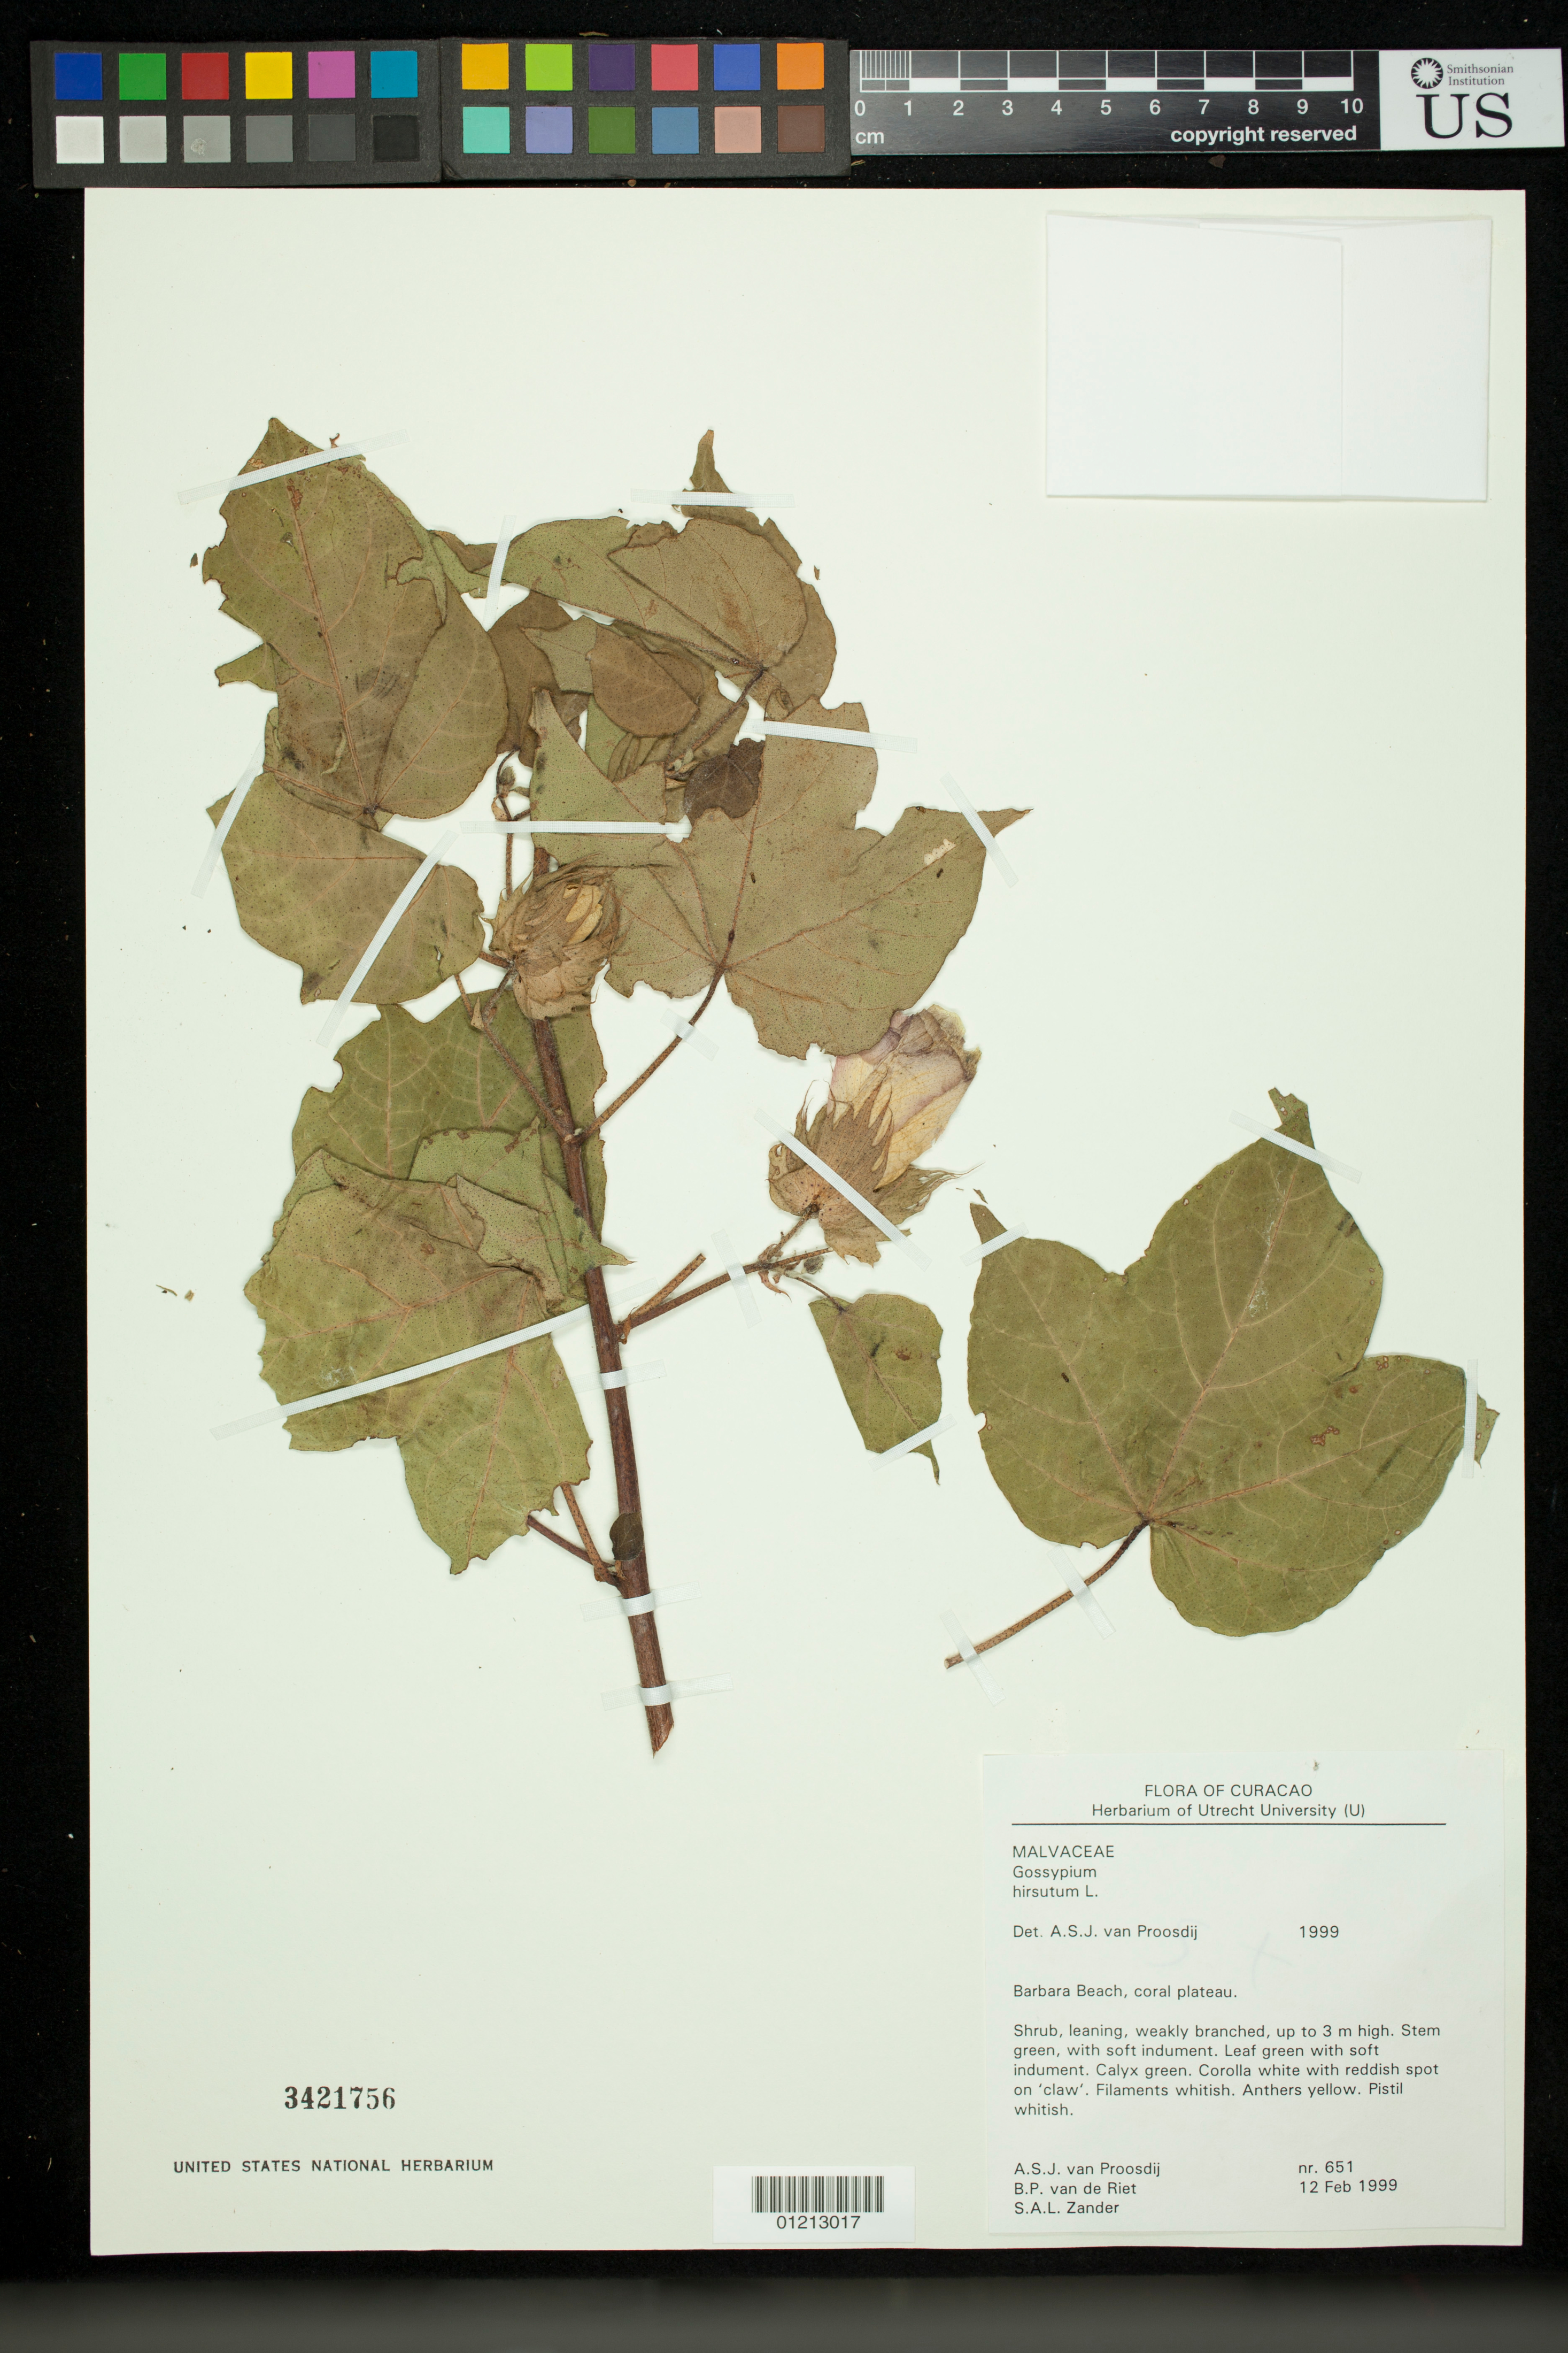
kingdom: Plantae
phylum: Tracheophyta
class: Magnoliopsida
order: Malvales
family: Malvaceae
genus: Gossypium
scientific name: Gossypium hirsutum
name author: L.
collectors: A. Proosdij, B. Riet & S. Zander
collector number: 651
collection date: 1999-02-12 or 1999-12-02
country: Curaçao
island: Curaçao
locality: Barbara Beach. Coral plateau.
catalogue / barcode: US 3421756